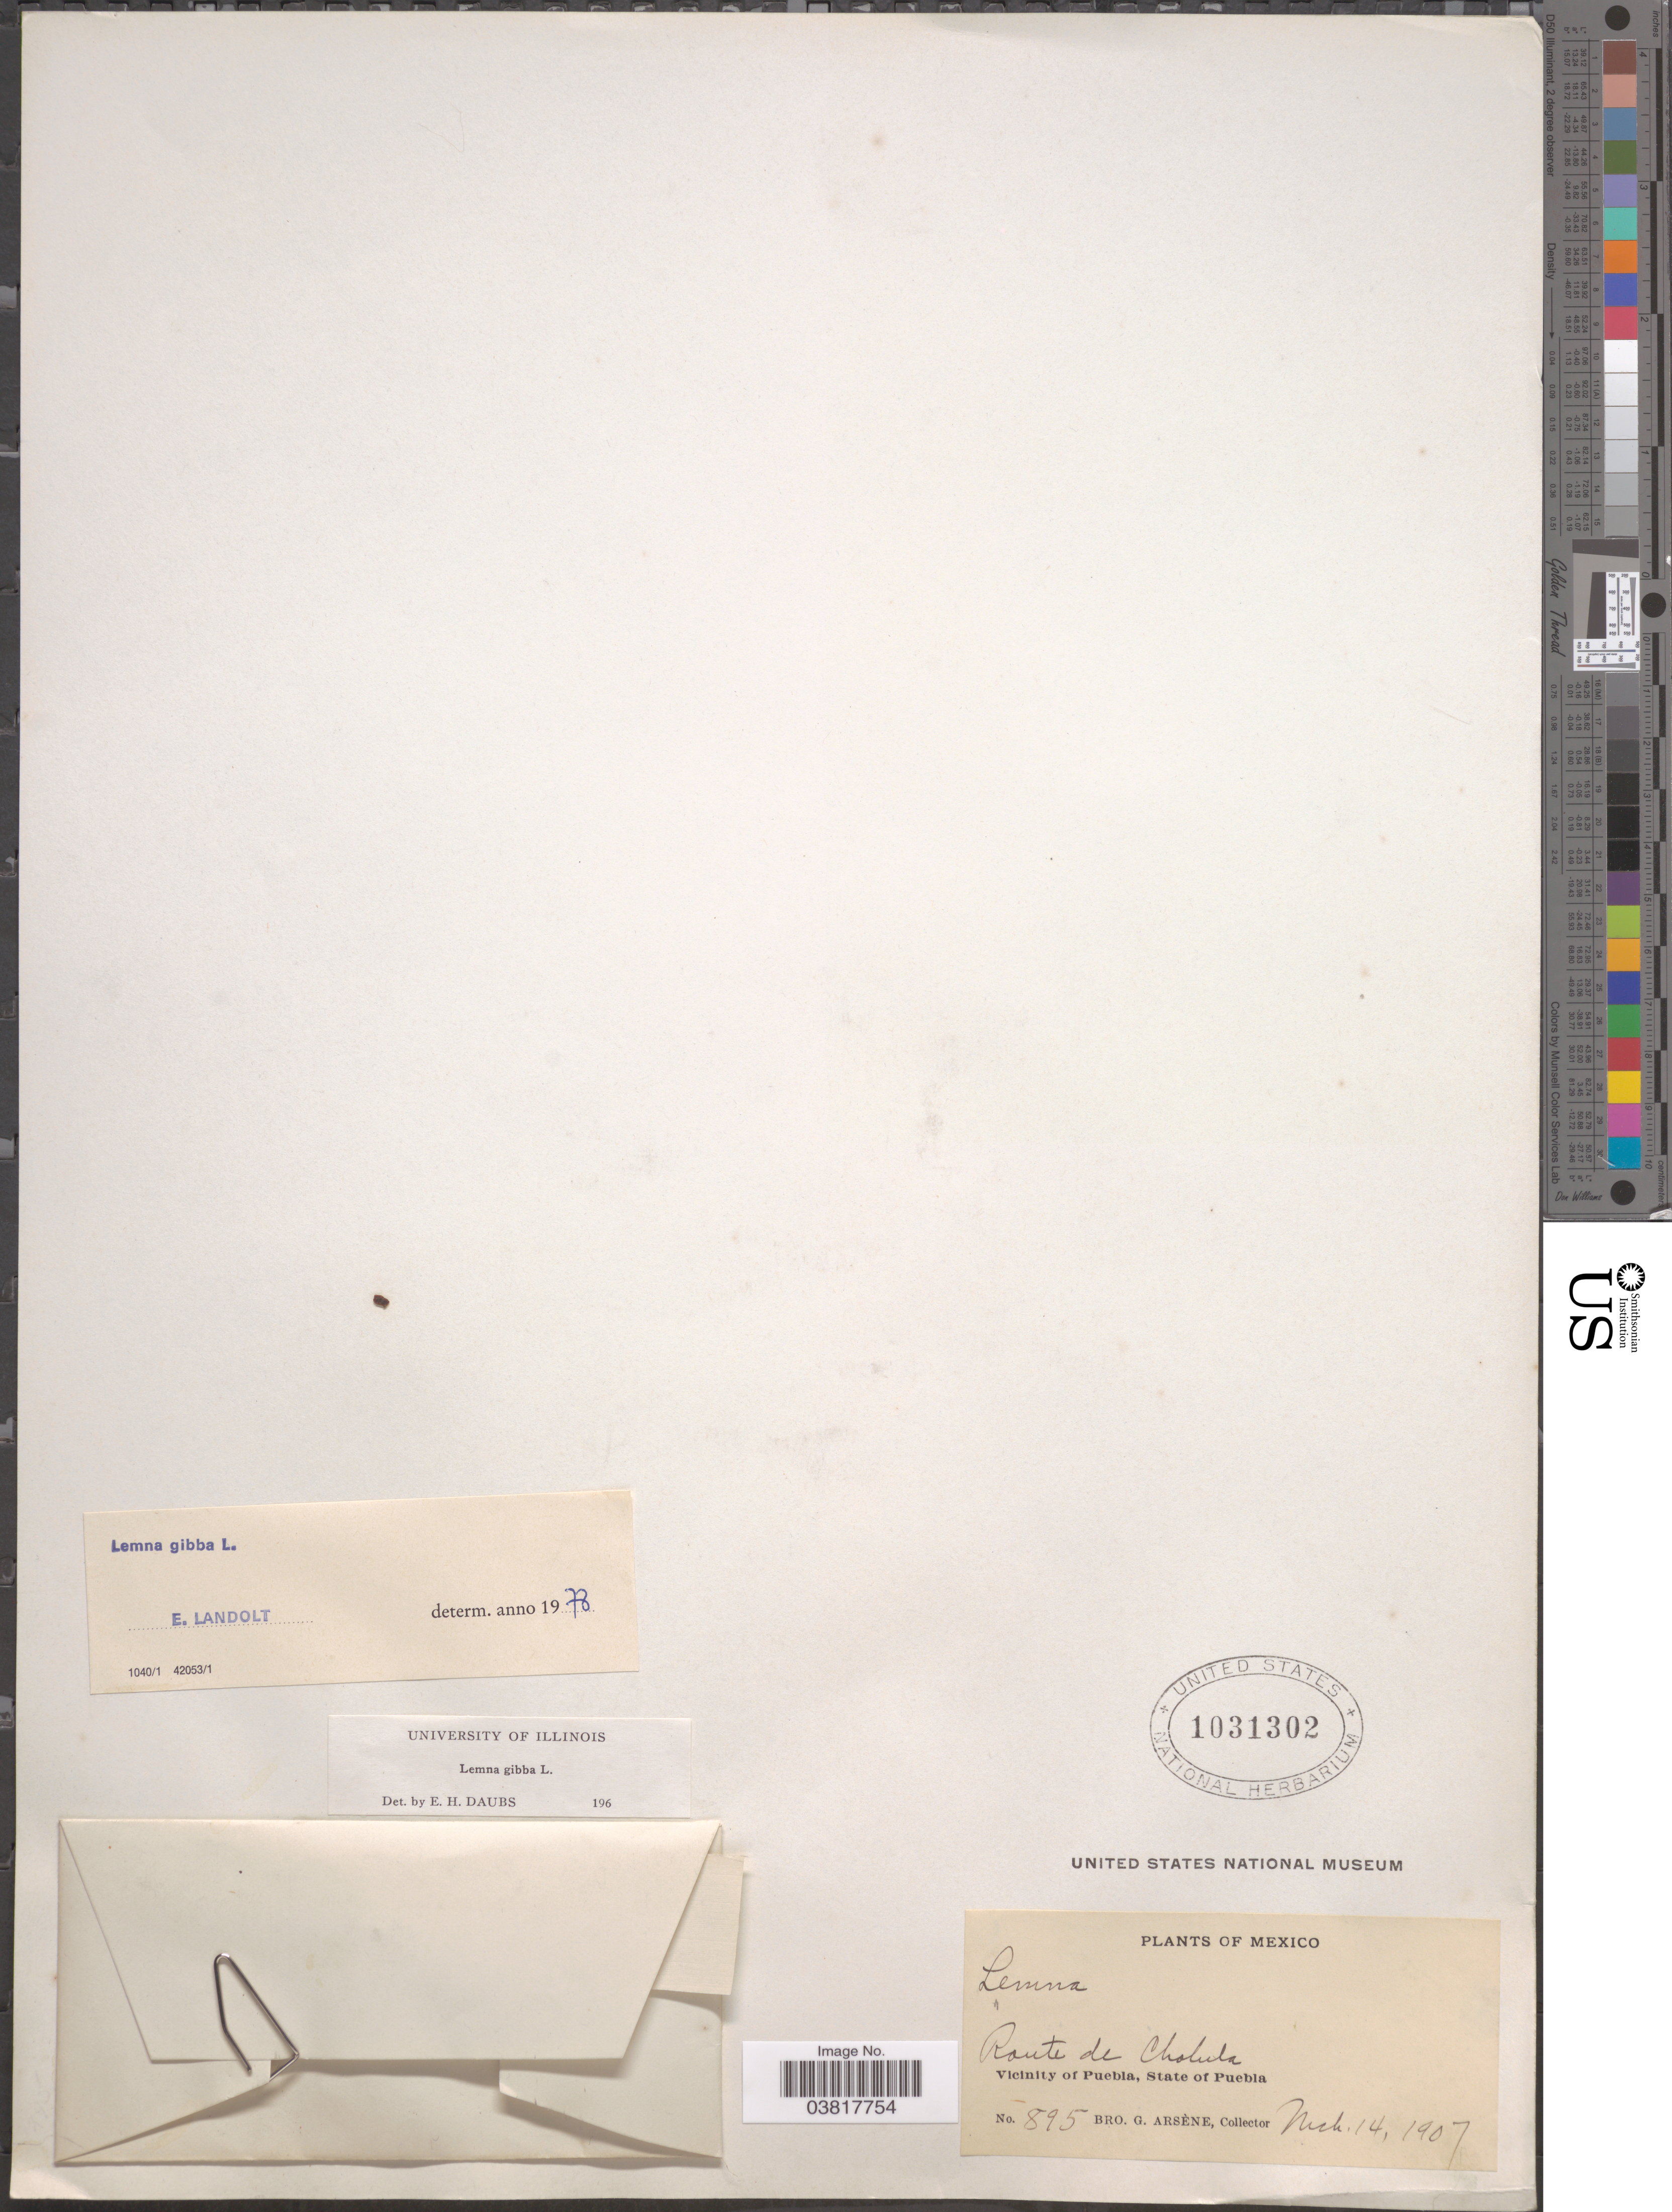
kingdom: Plantae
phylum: Tracheophyta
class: Liliopsida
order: Alismatales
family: Araceae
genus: Lemna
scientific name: Lemna gibba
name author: L.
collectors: Bro. G. Arsène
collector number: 895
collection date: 1907-03-14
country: Mexico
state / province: Puebla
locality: Route de Cholula. Vicinity of Puebla.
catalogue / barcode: US 1031302